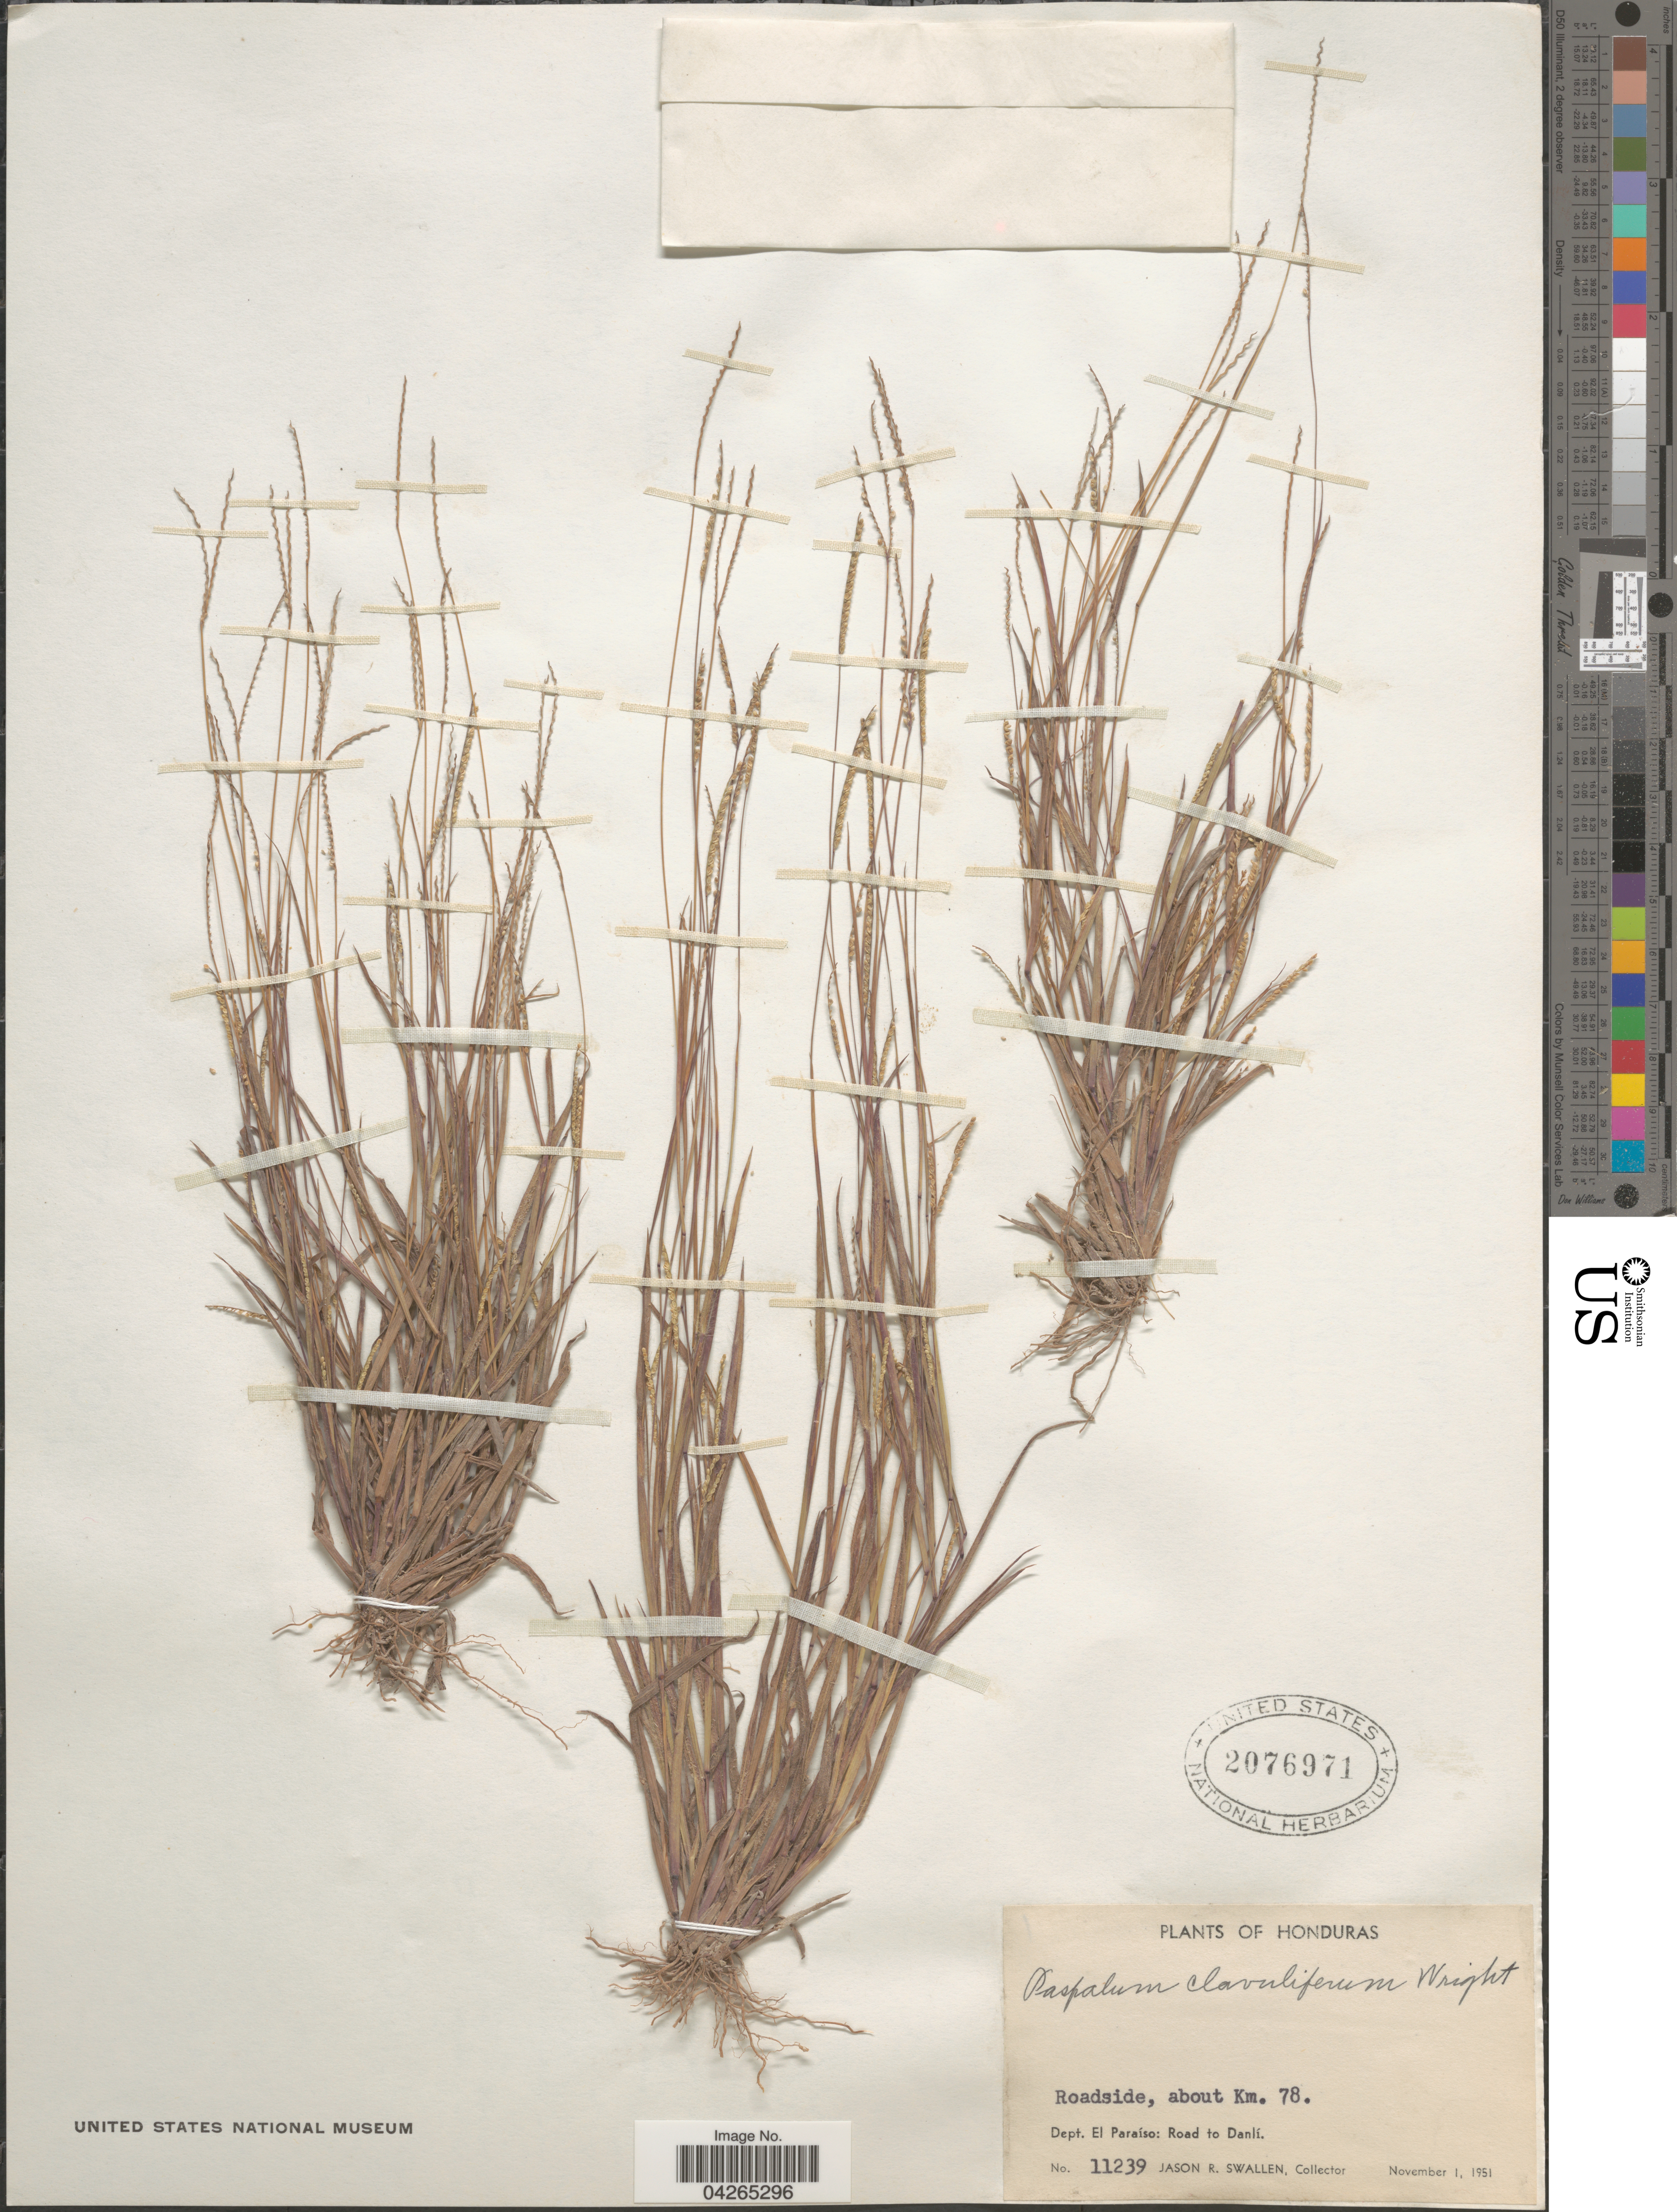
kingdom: Plantae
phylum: Tracheophyta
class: Liliopsida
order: Poales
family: Poaceae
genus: Paspalum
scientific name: Paspalum claviliferum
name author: C. Wright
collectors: J. R. Swallen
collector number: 11239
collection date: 1951-11-01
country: Honduras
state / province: El Paraiso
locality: Roadside, about Km. 78. Dept. El Paraíso: Road to Danlí.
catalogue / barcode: US 2076971